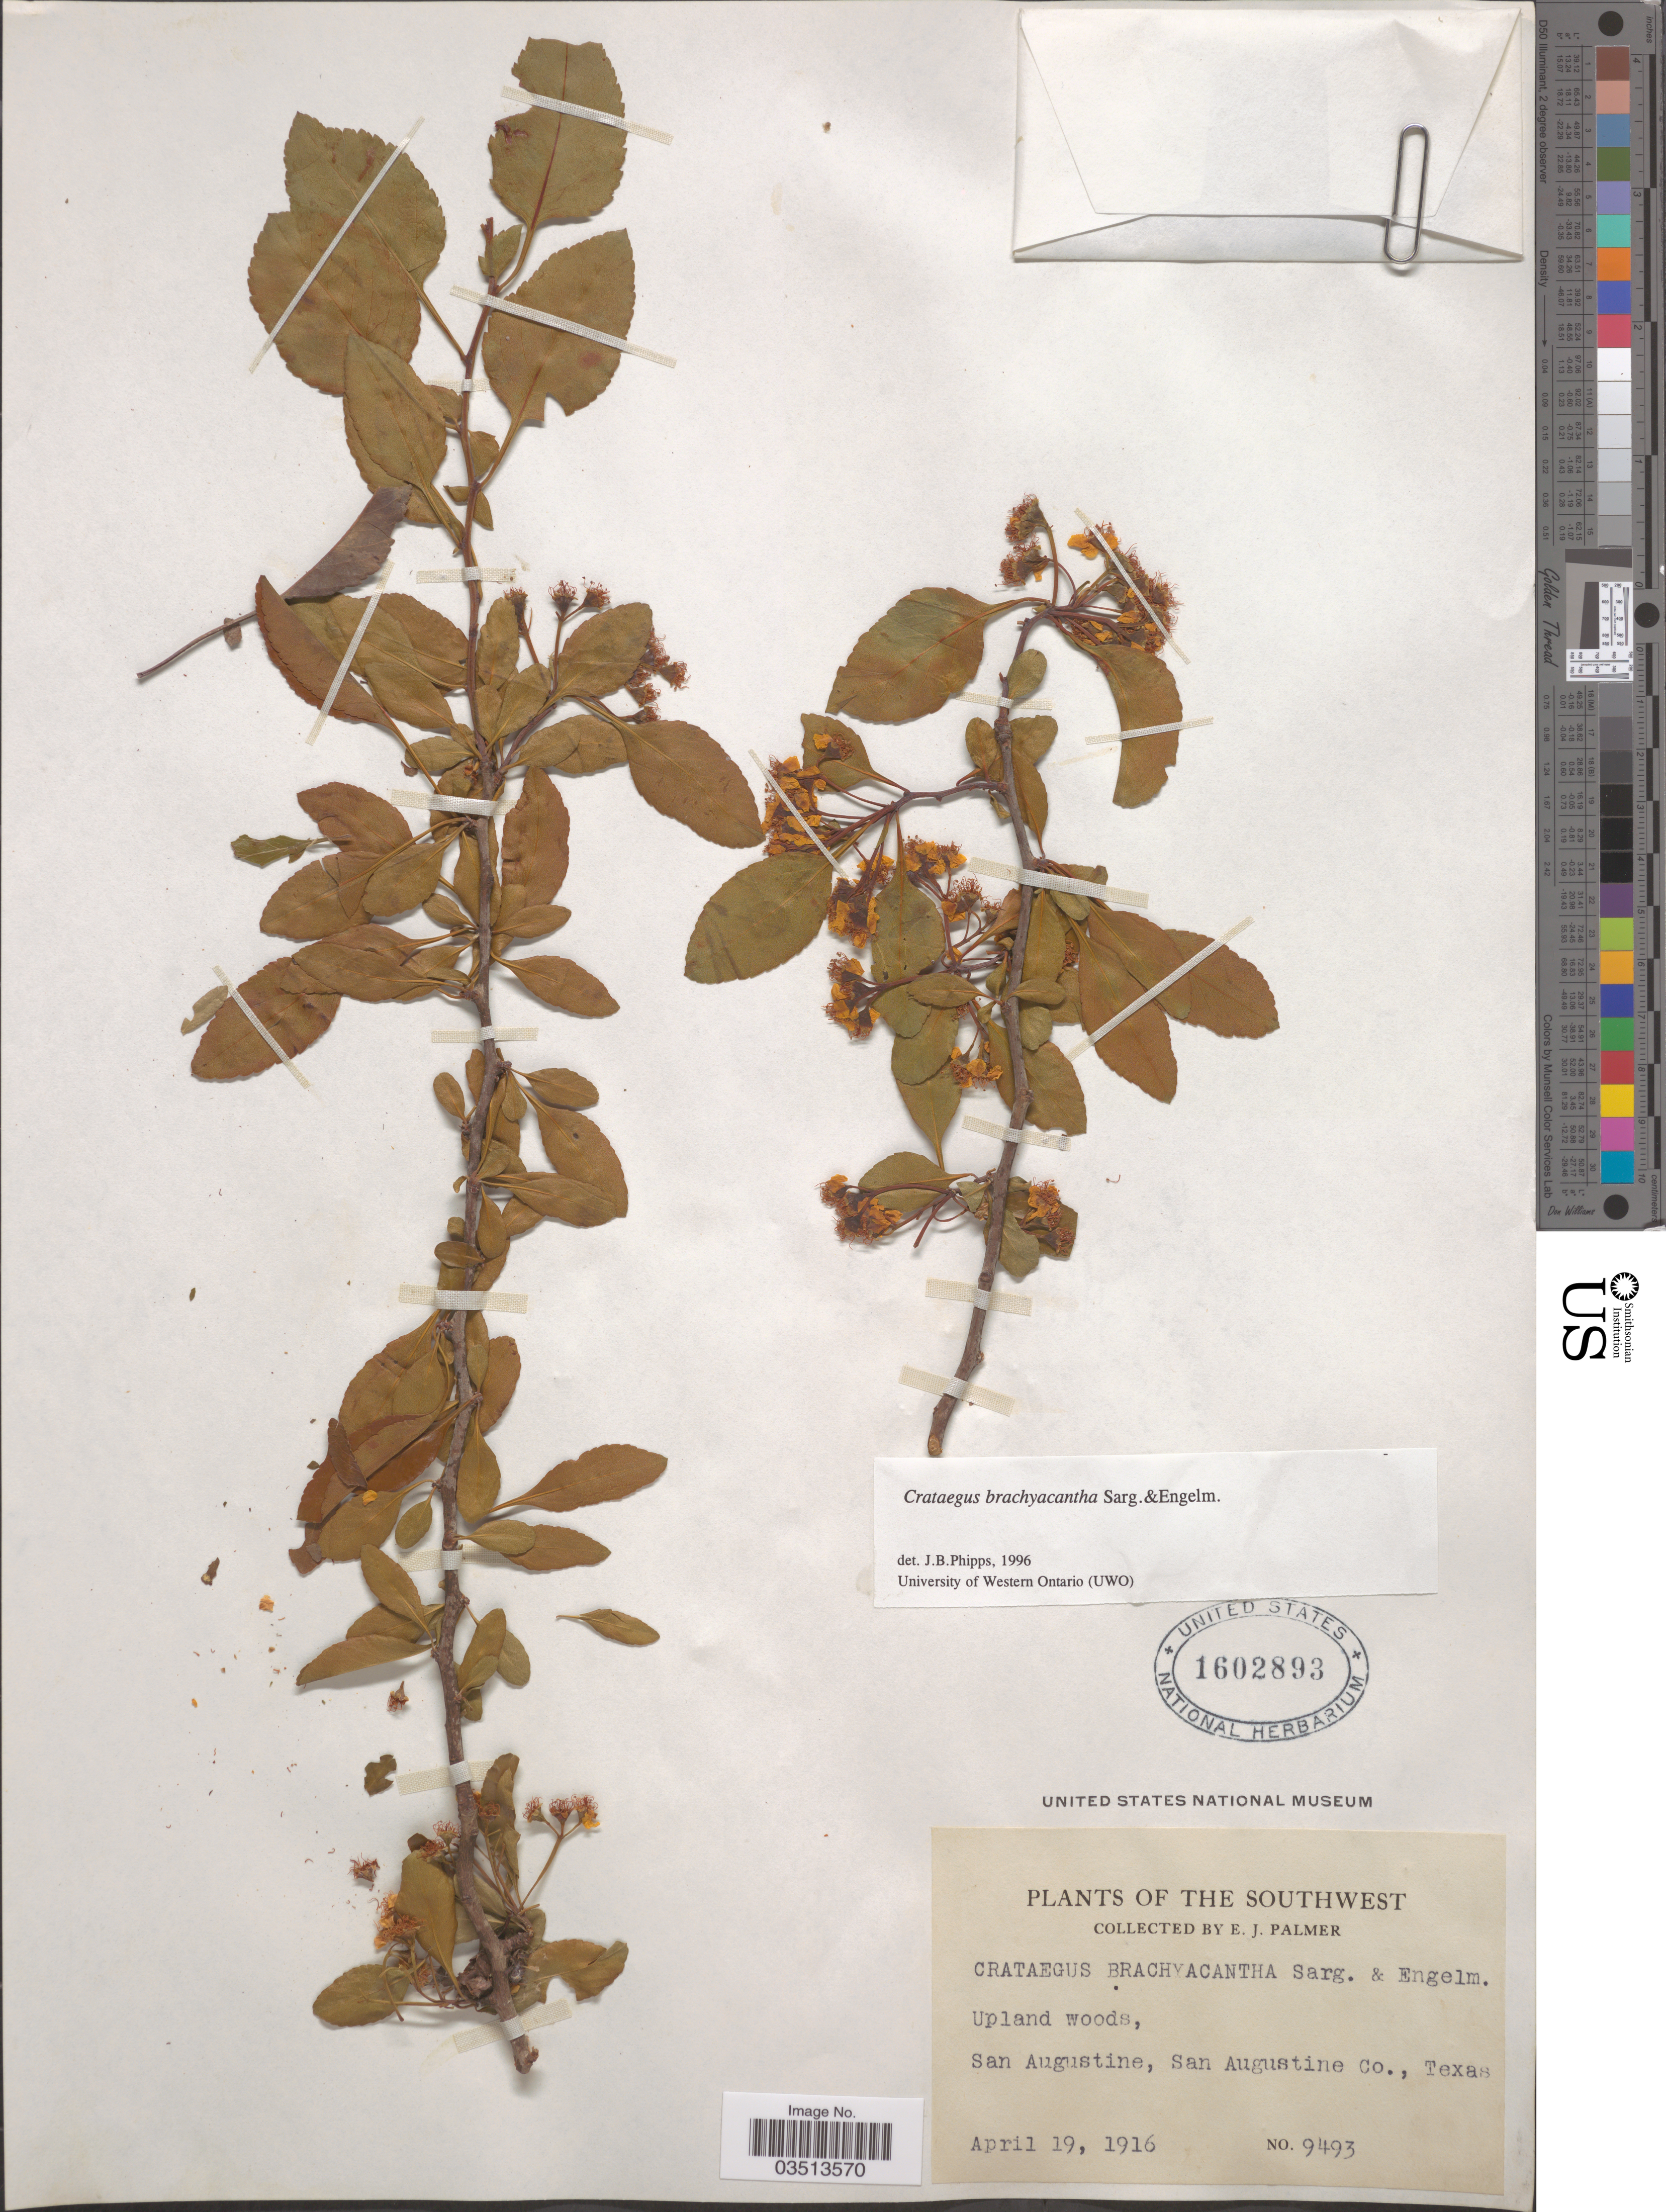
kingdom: Plantae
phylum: Tracheophyta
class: Magnoliopsida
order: Rosales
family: Rosaceae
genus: Crataegus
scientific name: Crataegus brachyacantha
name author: Sarg. & Engelm.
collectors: E. J. Palmer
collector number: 9493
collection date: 1916-04-19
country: United States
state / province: Texas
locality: Southwest. San Augustine, San Augustine Co.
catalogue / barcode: US 1602893